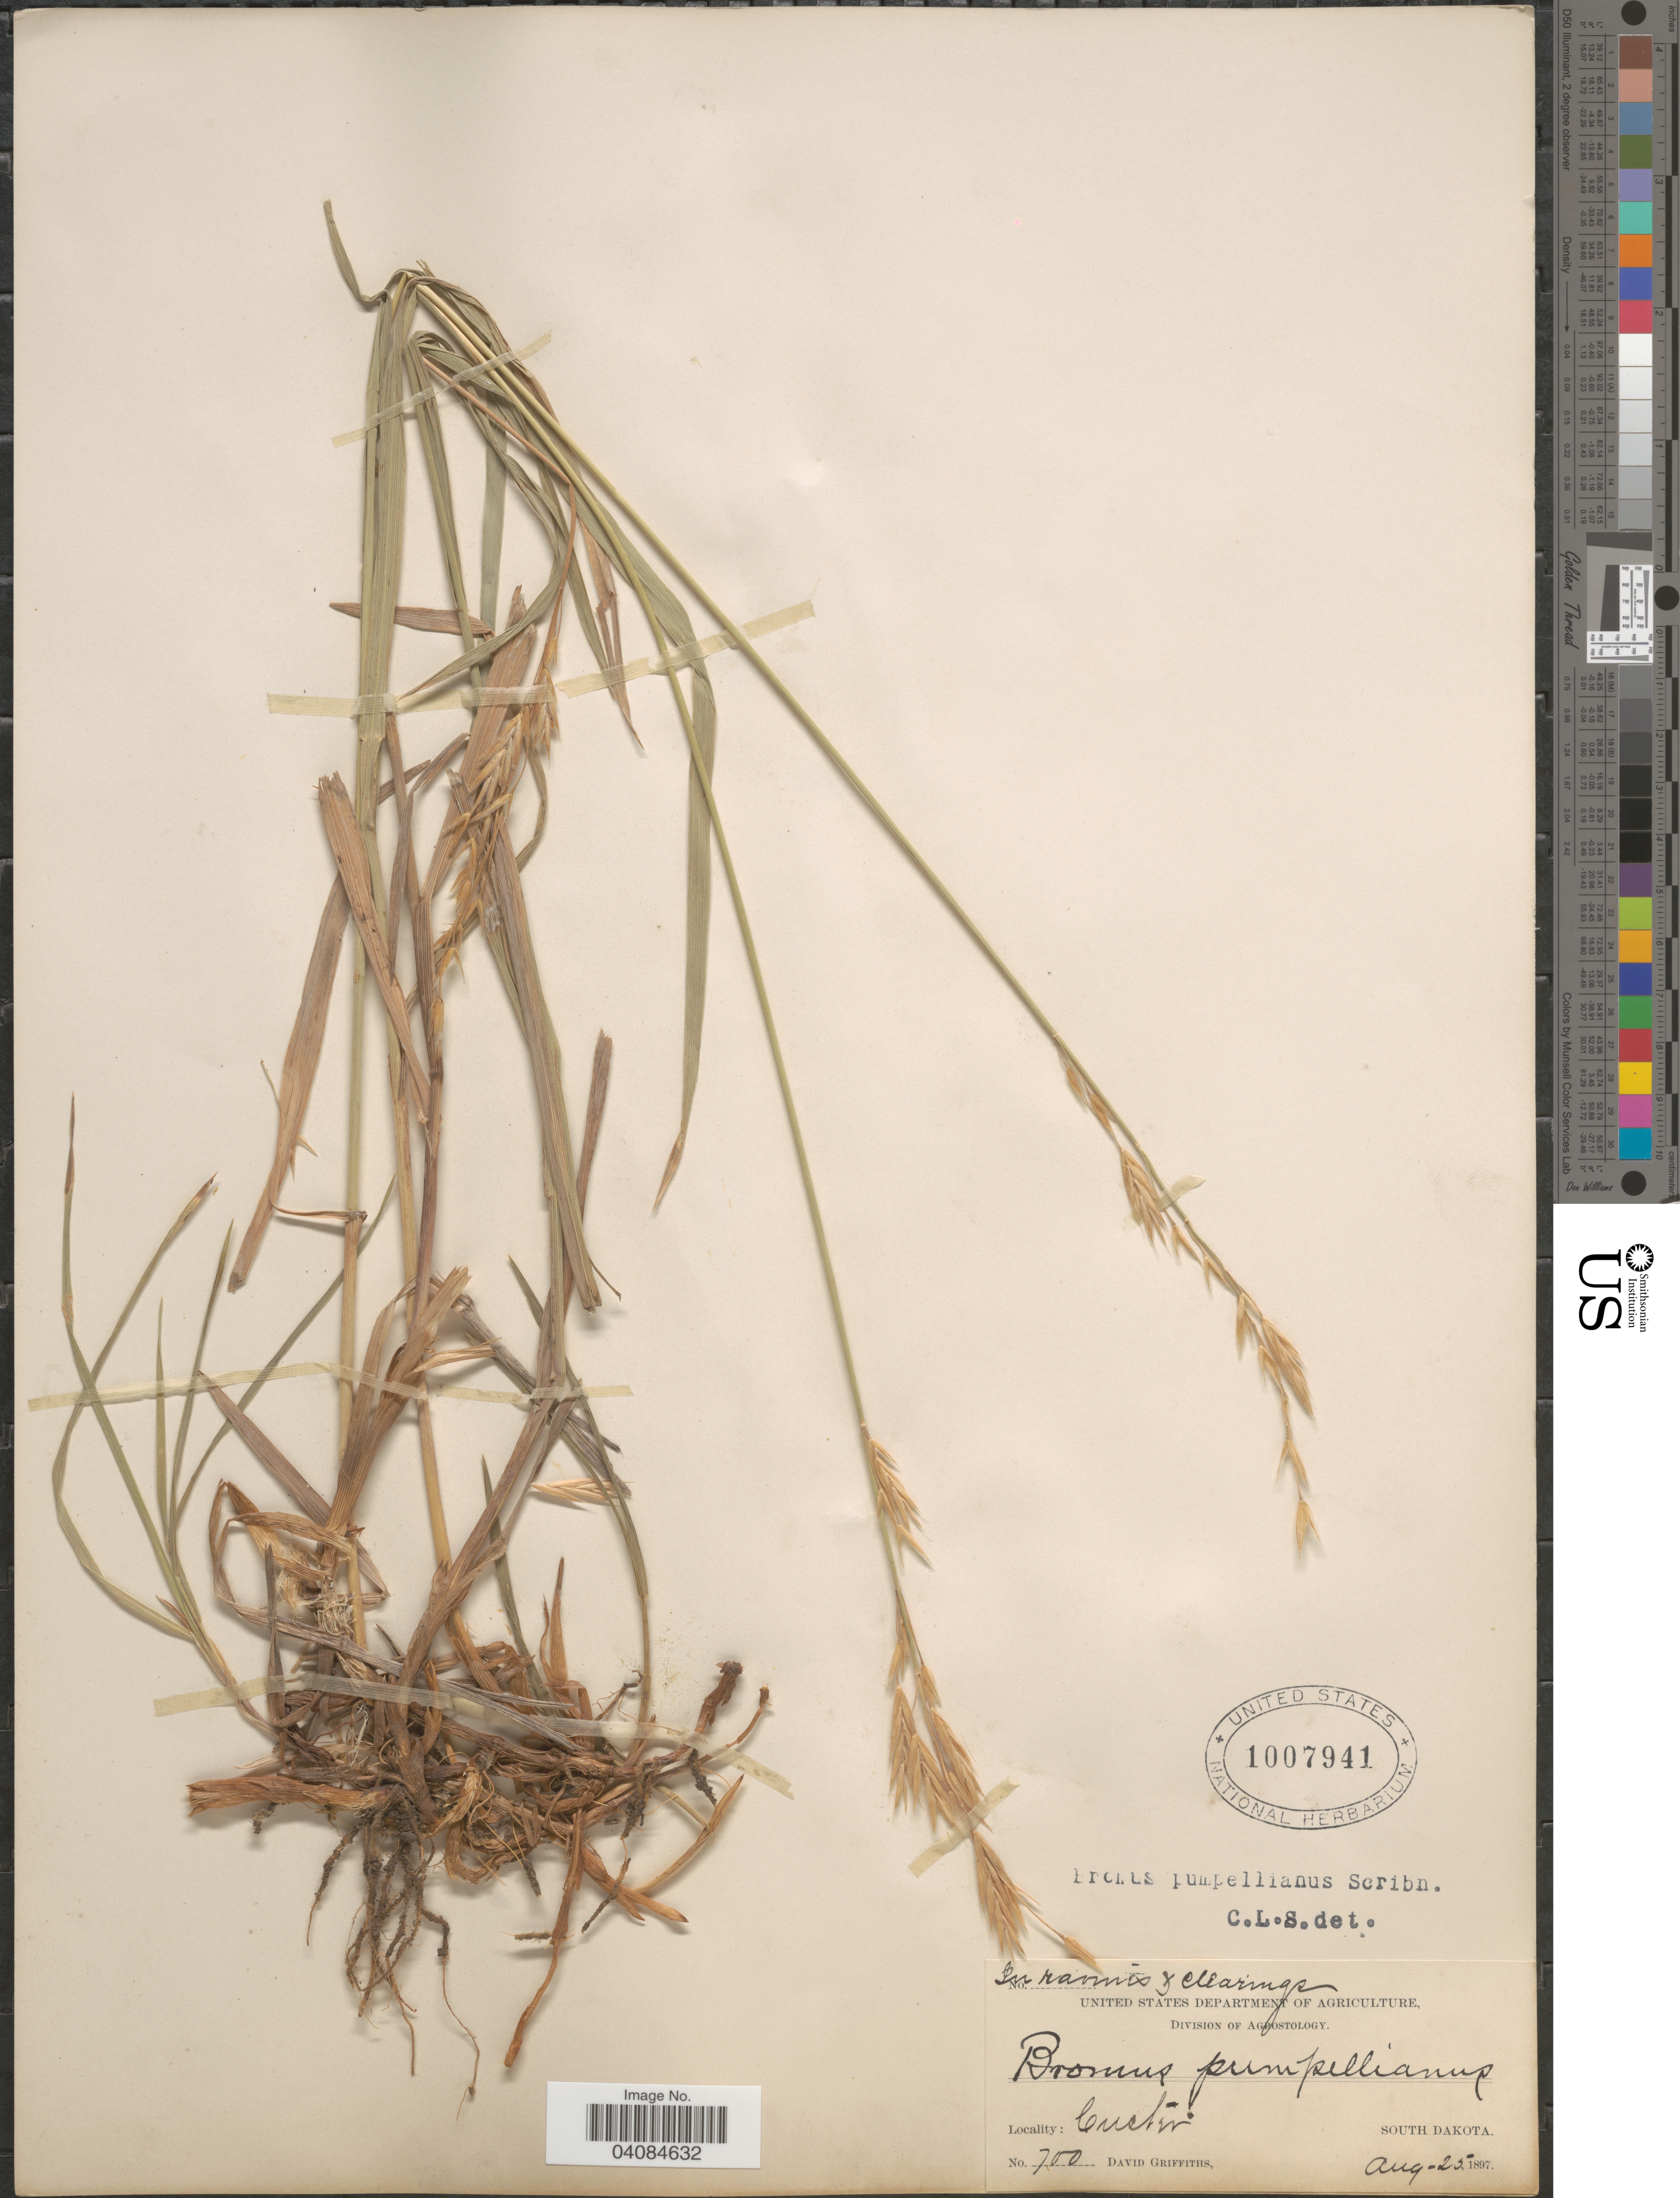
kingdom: Plantae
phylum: Tracheophyta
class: Liliopsida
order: Poales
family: Poaceae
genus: Bromus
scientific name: Bromus pumpellianus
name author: Scribn.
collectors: D. Griffiths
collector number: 700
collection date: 1897-08-25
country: United States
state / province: South Dakota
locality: Custer.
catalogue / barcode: US 1007941